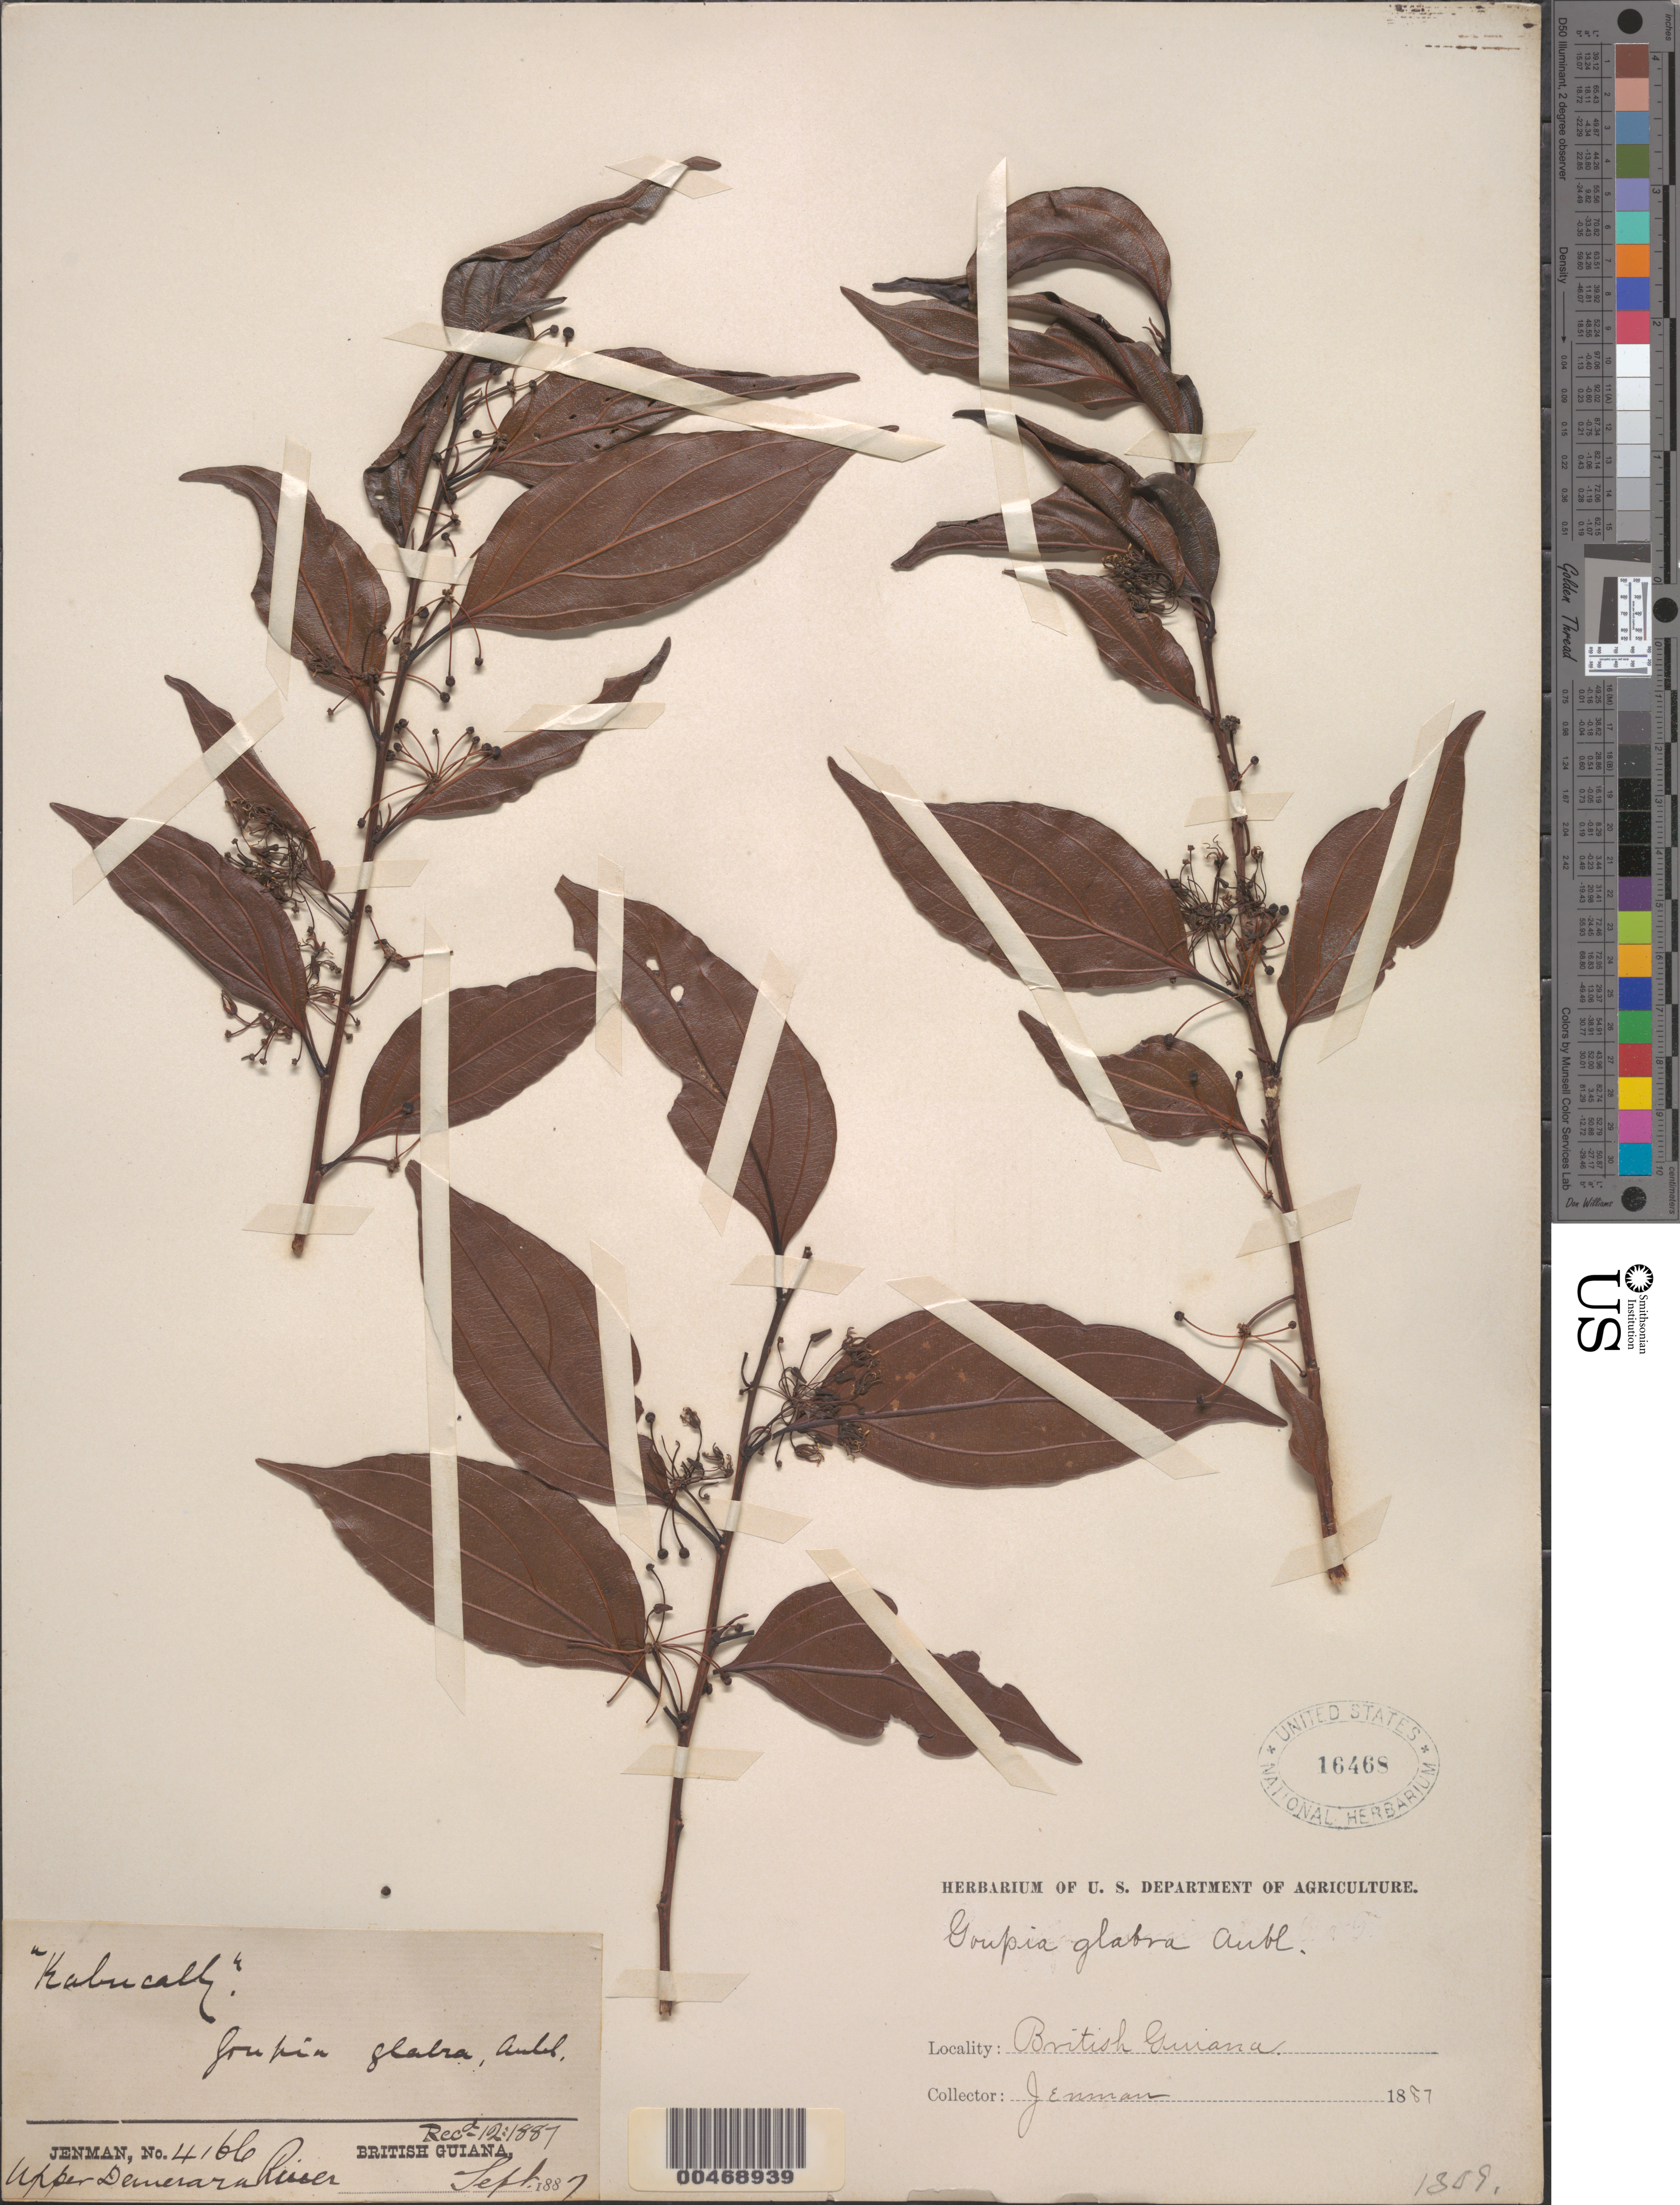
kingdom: Plantae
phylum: Tracheophyta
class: Magnoliopsida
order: Malpighiales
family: Goupiaceae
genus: Goupia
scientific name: Goupia glabra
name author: Aubl.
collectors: G. S. Jenman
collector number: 4166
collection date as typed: September 1887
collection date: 1887-09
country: Guyana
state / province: U. Demerara-Berbice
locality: Upper Demerara River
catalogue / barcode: US 16468